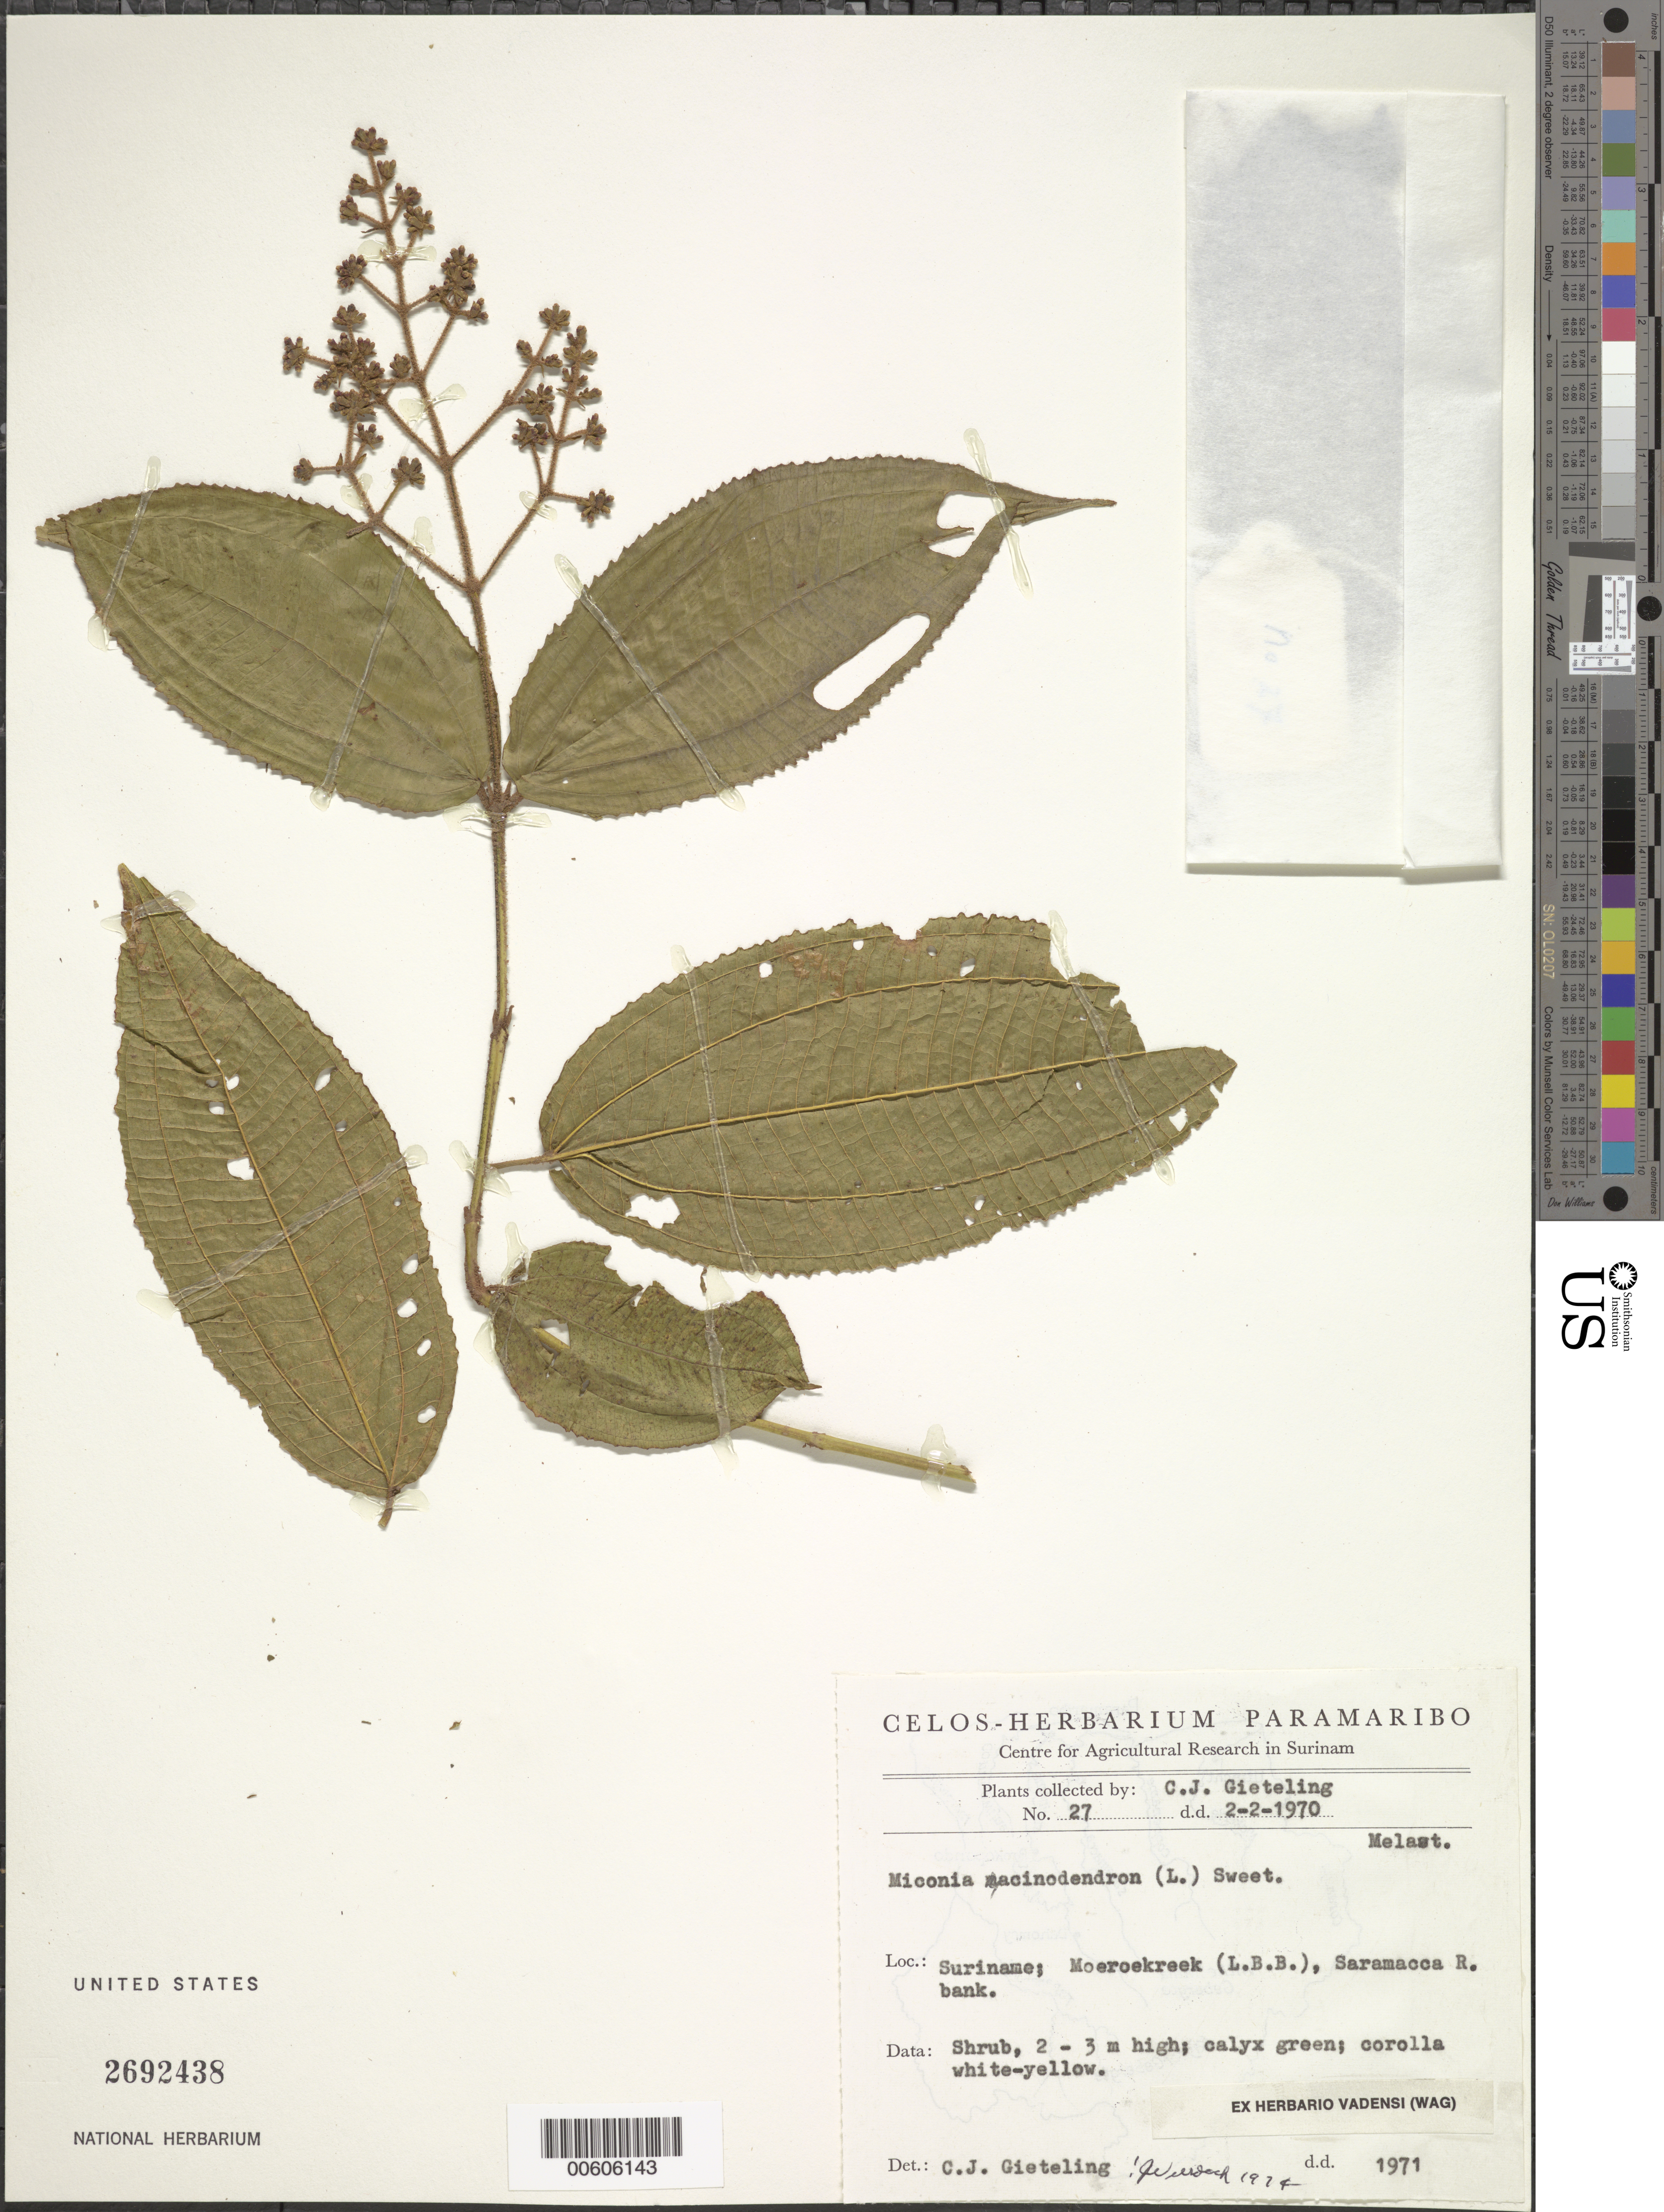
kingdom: Plantae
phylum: Tracheophyta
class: Magnoliopsida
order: Myrtales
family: Melastomataceae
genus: Miconia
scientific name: Miconia acinodendron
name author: (L.) Sweet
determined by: Wurdack, John J., (US), US (UNITED STATES)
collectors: C. Gieteling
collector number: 27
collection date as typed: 2-Feb-70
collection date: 1970-02-02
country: Suriname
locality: Moeroekreek, Saramacca R.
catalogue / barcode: US 2692438